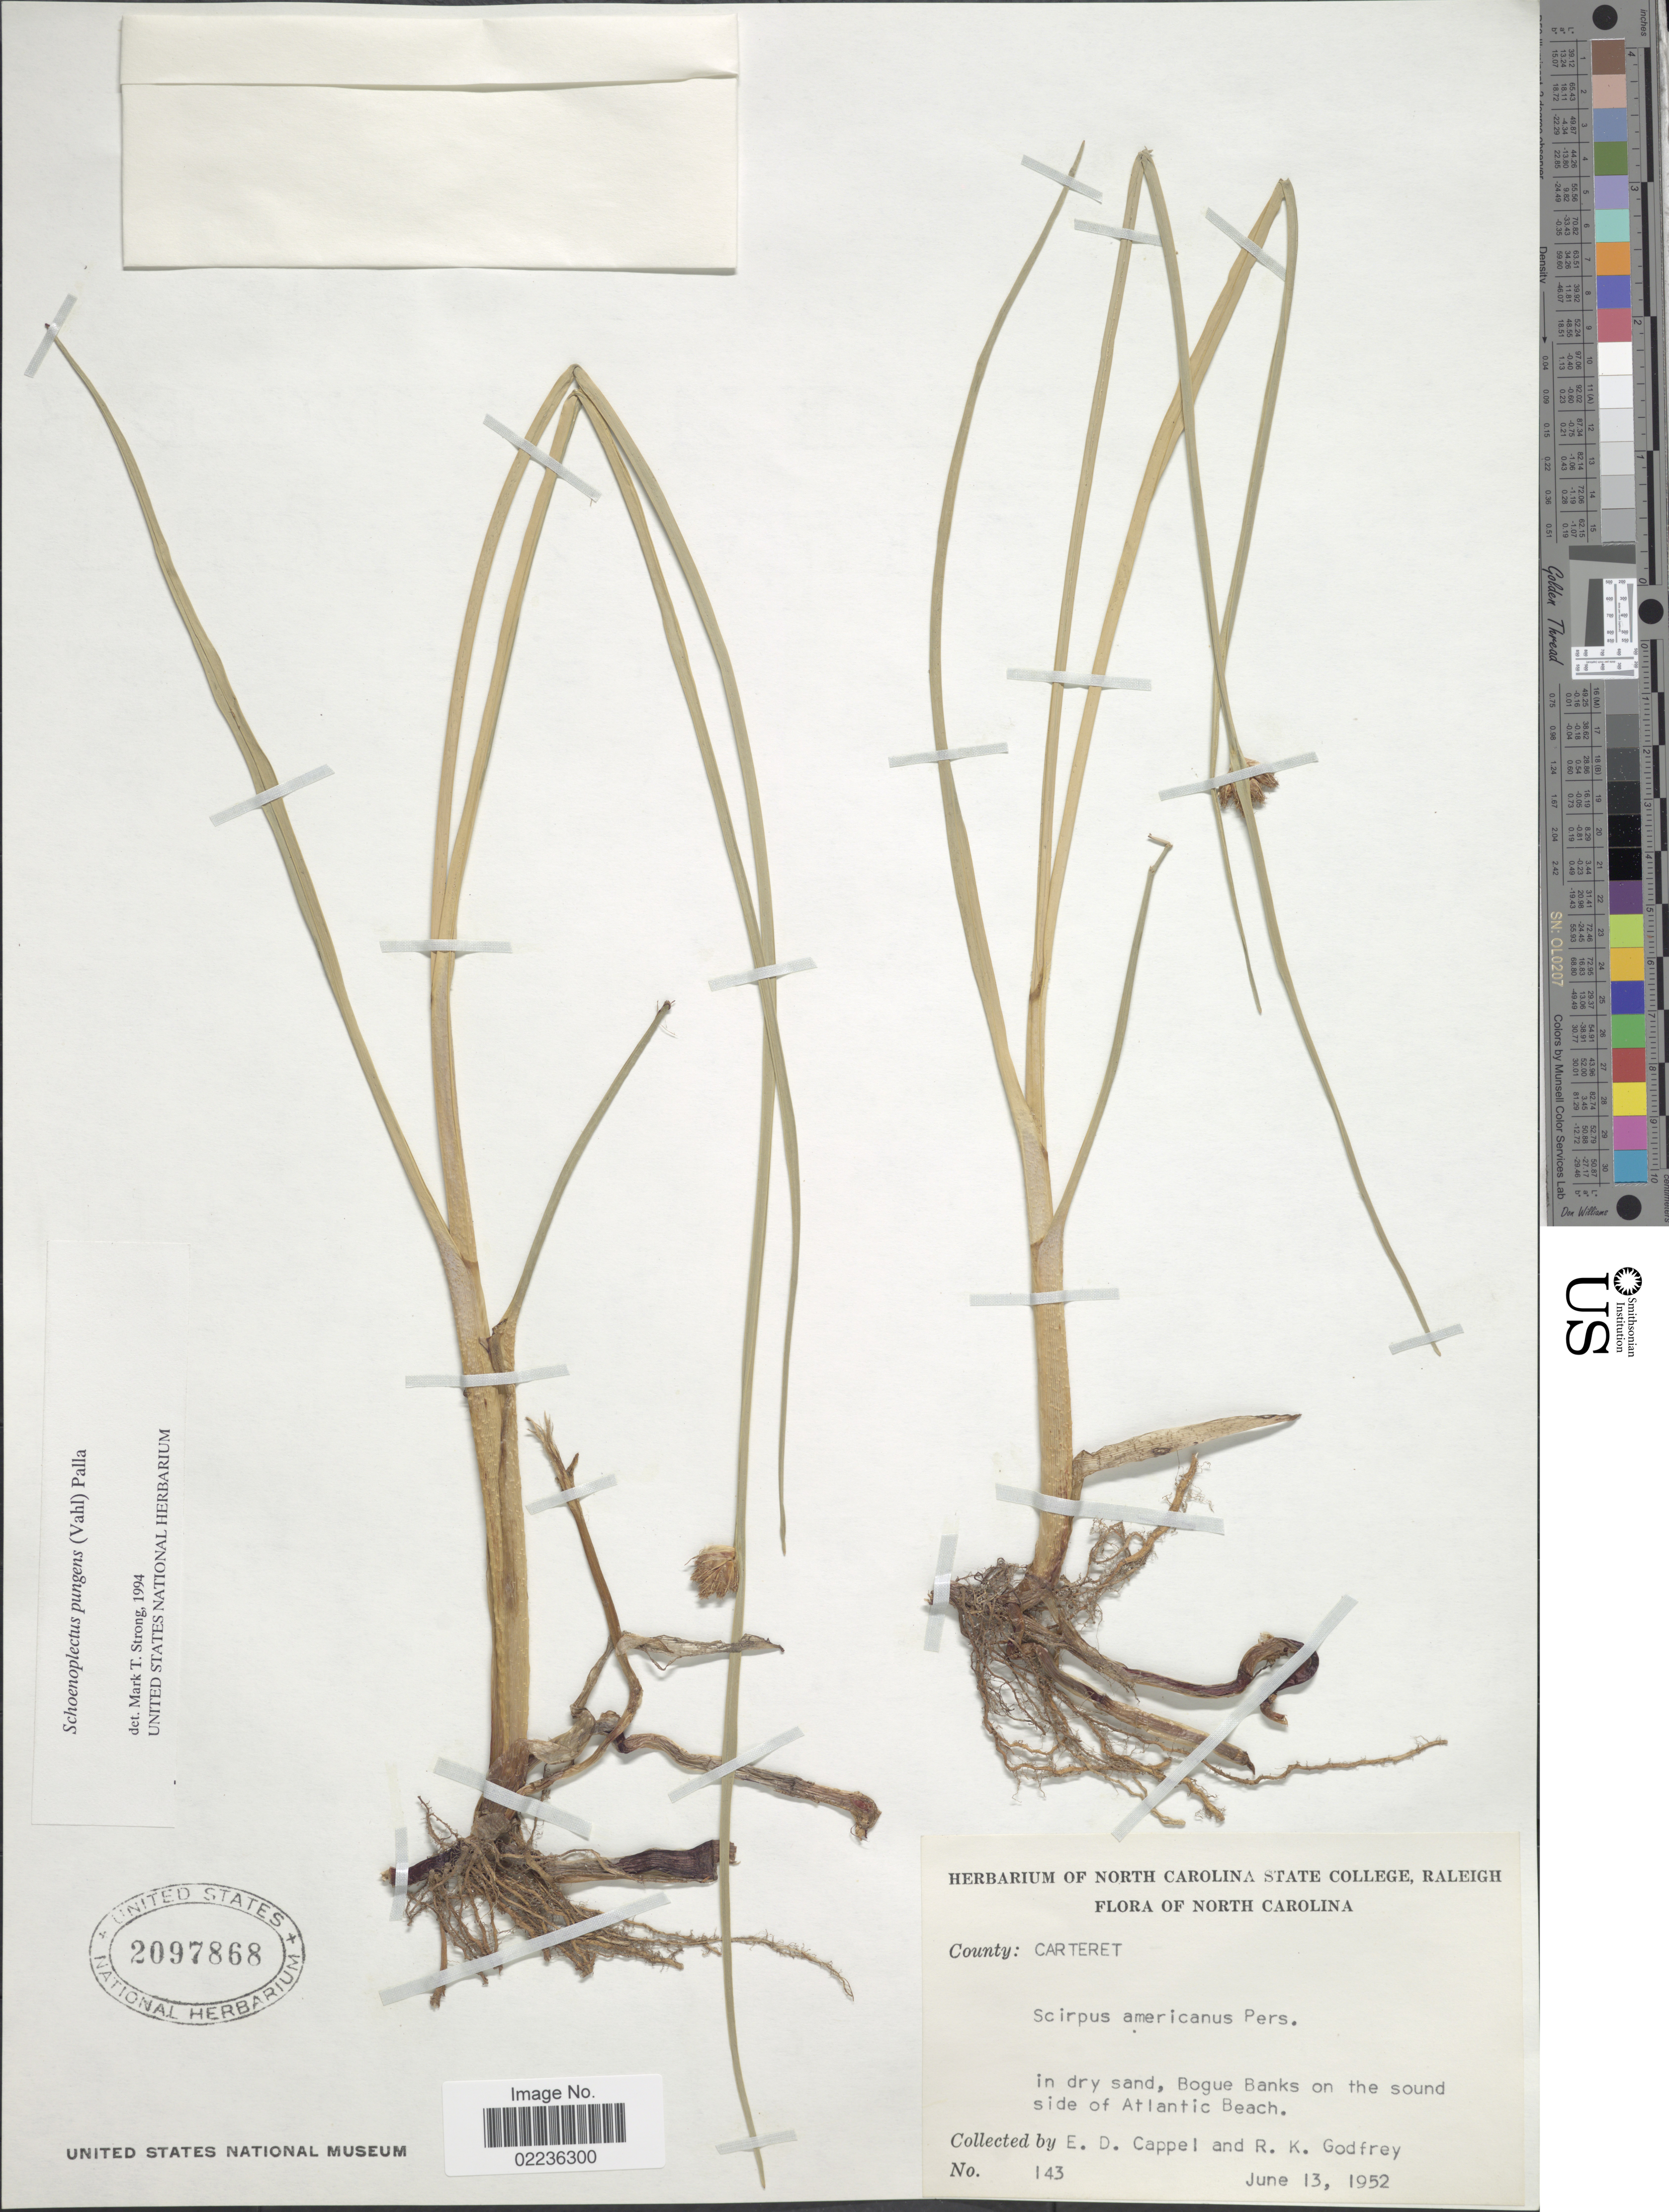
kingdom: Plantae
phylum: Tracheophyta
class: Liliopsida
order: Poales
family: Cyperaceae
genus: Schoenoplectus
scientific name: Schoenoplectus pungens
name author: (Vahl) Palla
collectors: E. Cappel & R. K. Godfrey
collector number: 143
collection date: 1952-06-13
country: United States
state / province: North Carolina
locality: County: Carteret. In dry sand, Bogue Banks on the sound side of Atlantic Beach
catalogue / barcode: US 2097868